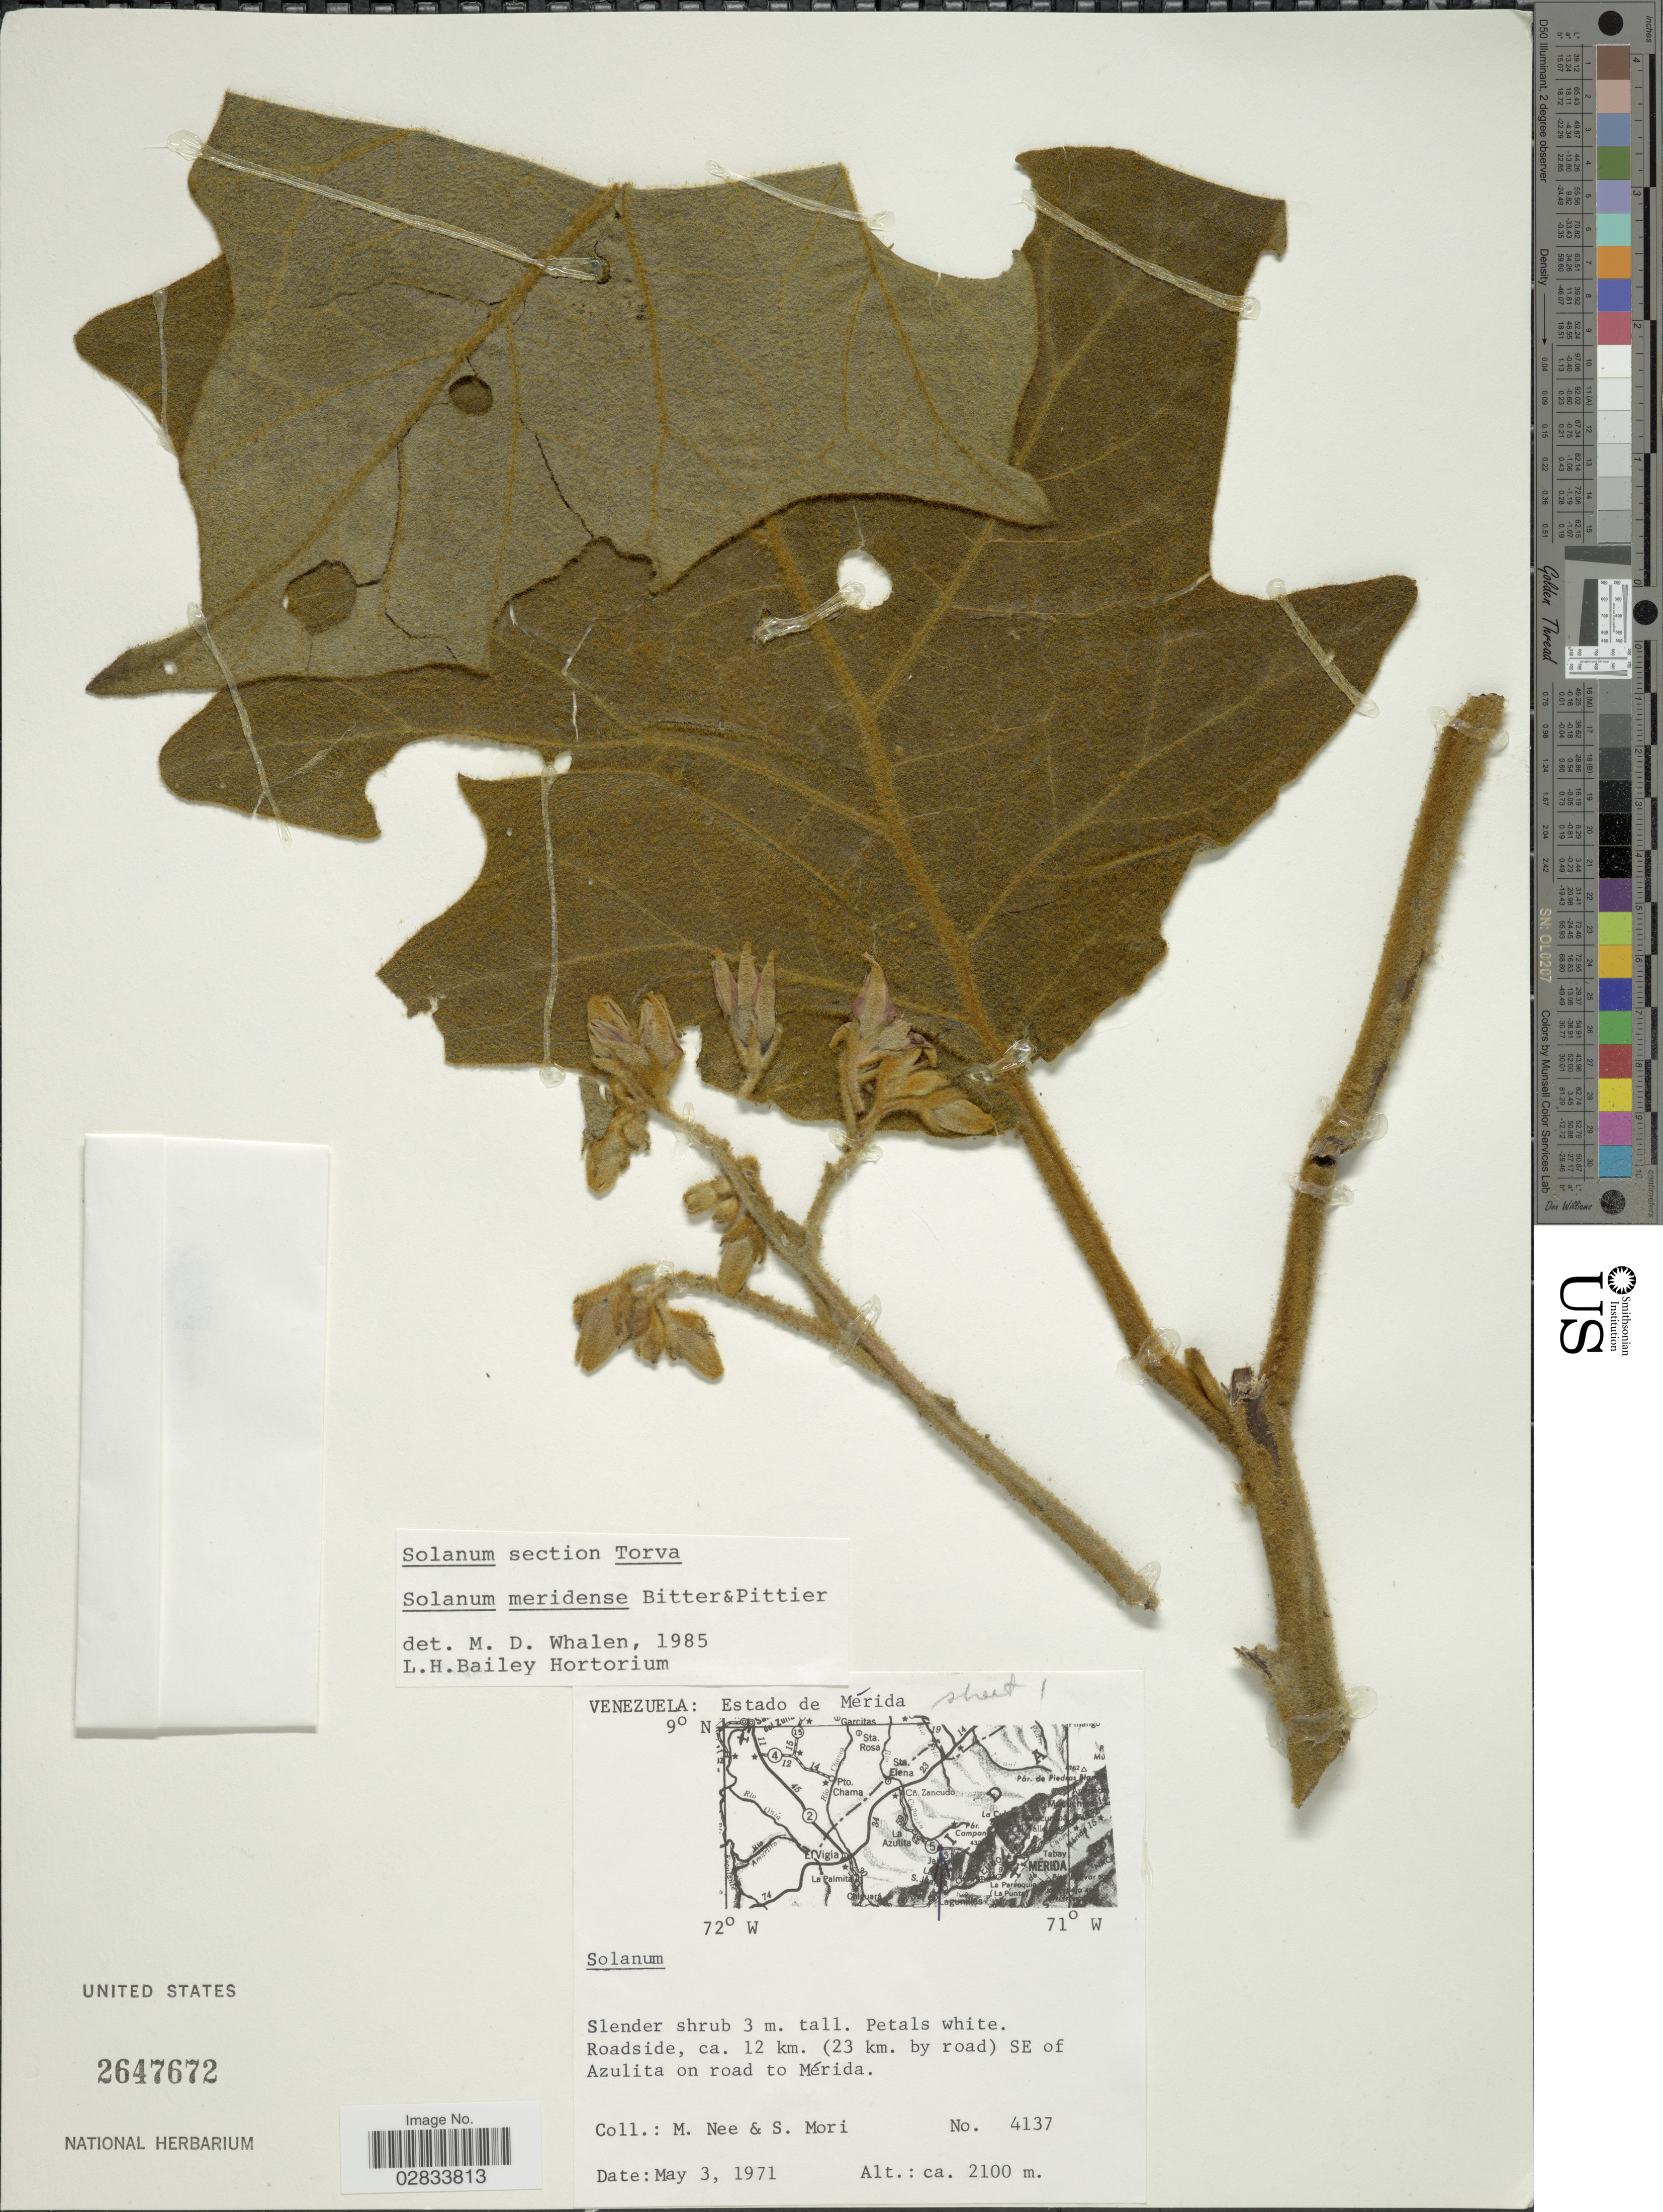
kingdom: Plantae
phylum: Tracheophyta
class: Magnoliopsida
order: Solanales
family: Solanaceae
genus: Solanum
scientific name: Solanum meridense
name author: Bitter & Pittier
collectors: M. Nee & S. Mori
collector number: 4137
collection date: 1971-05-03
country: Venezuela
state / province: Mérida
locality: Roadside, ca 12 km. (23 km by road) SE of Azulita on road to Mérida.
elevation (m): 2100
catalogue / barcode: US 2647672